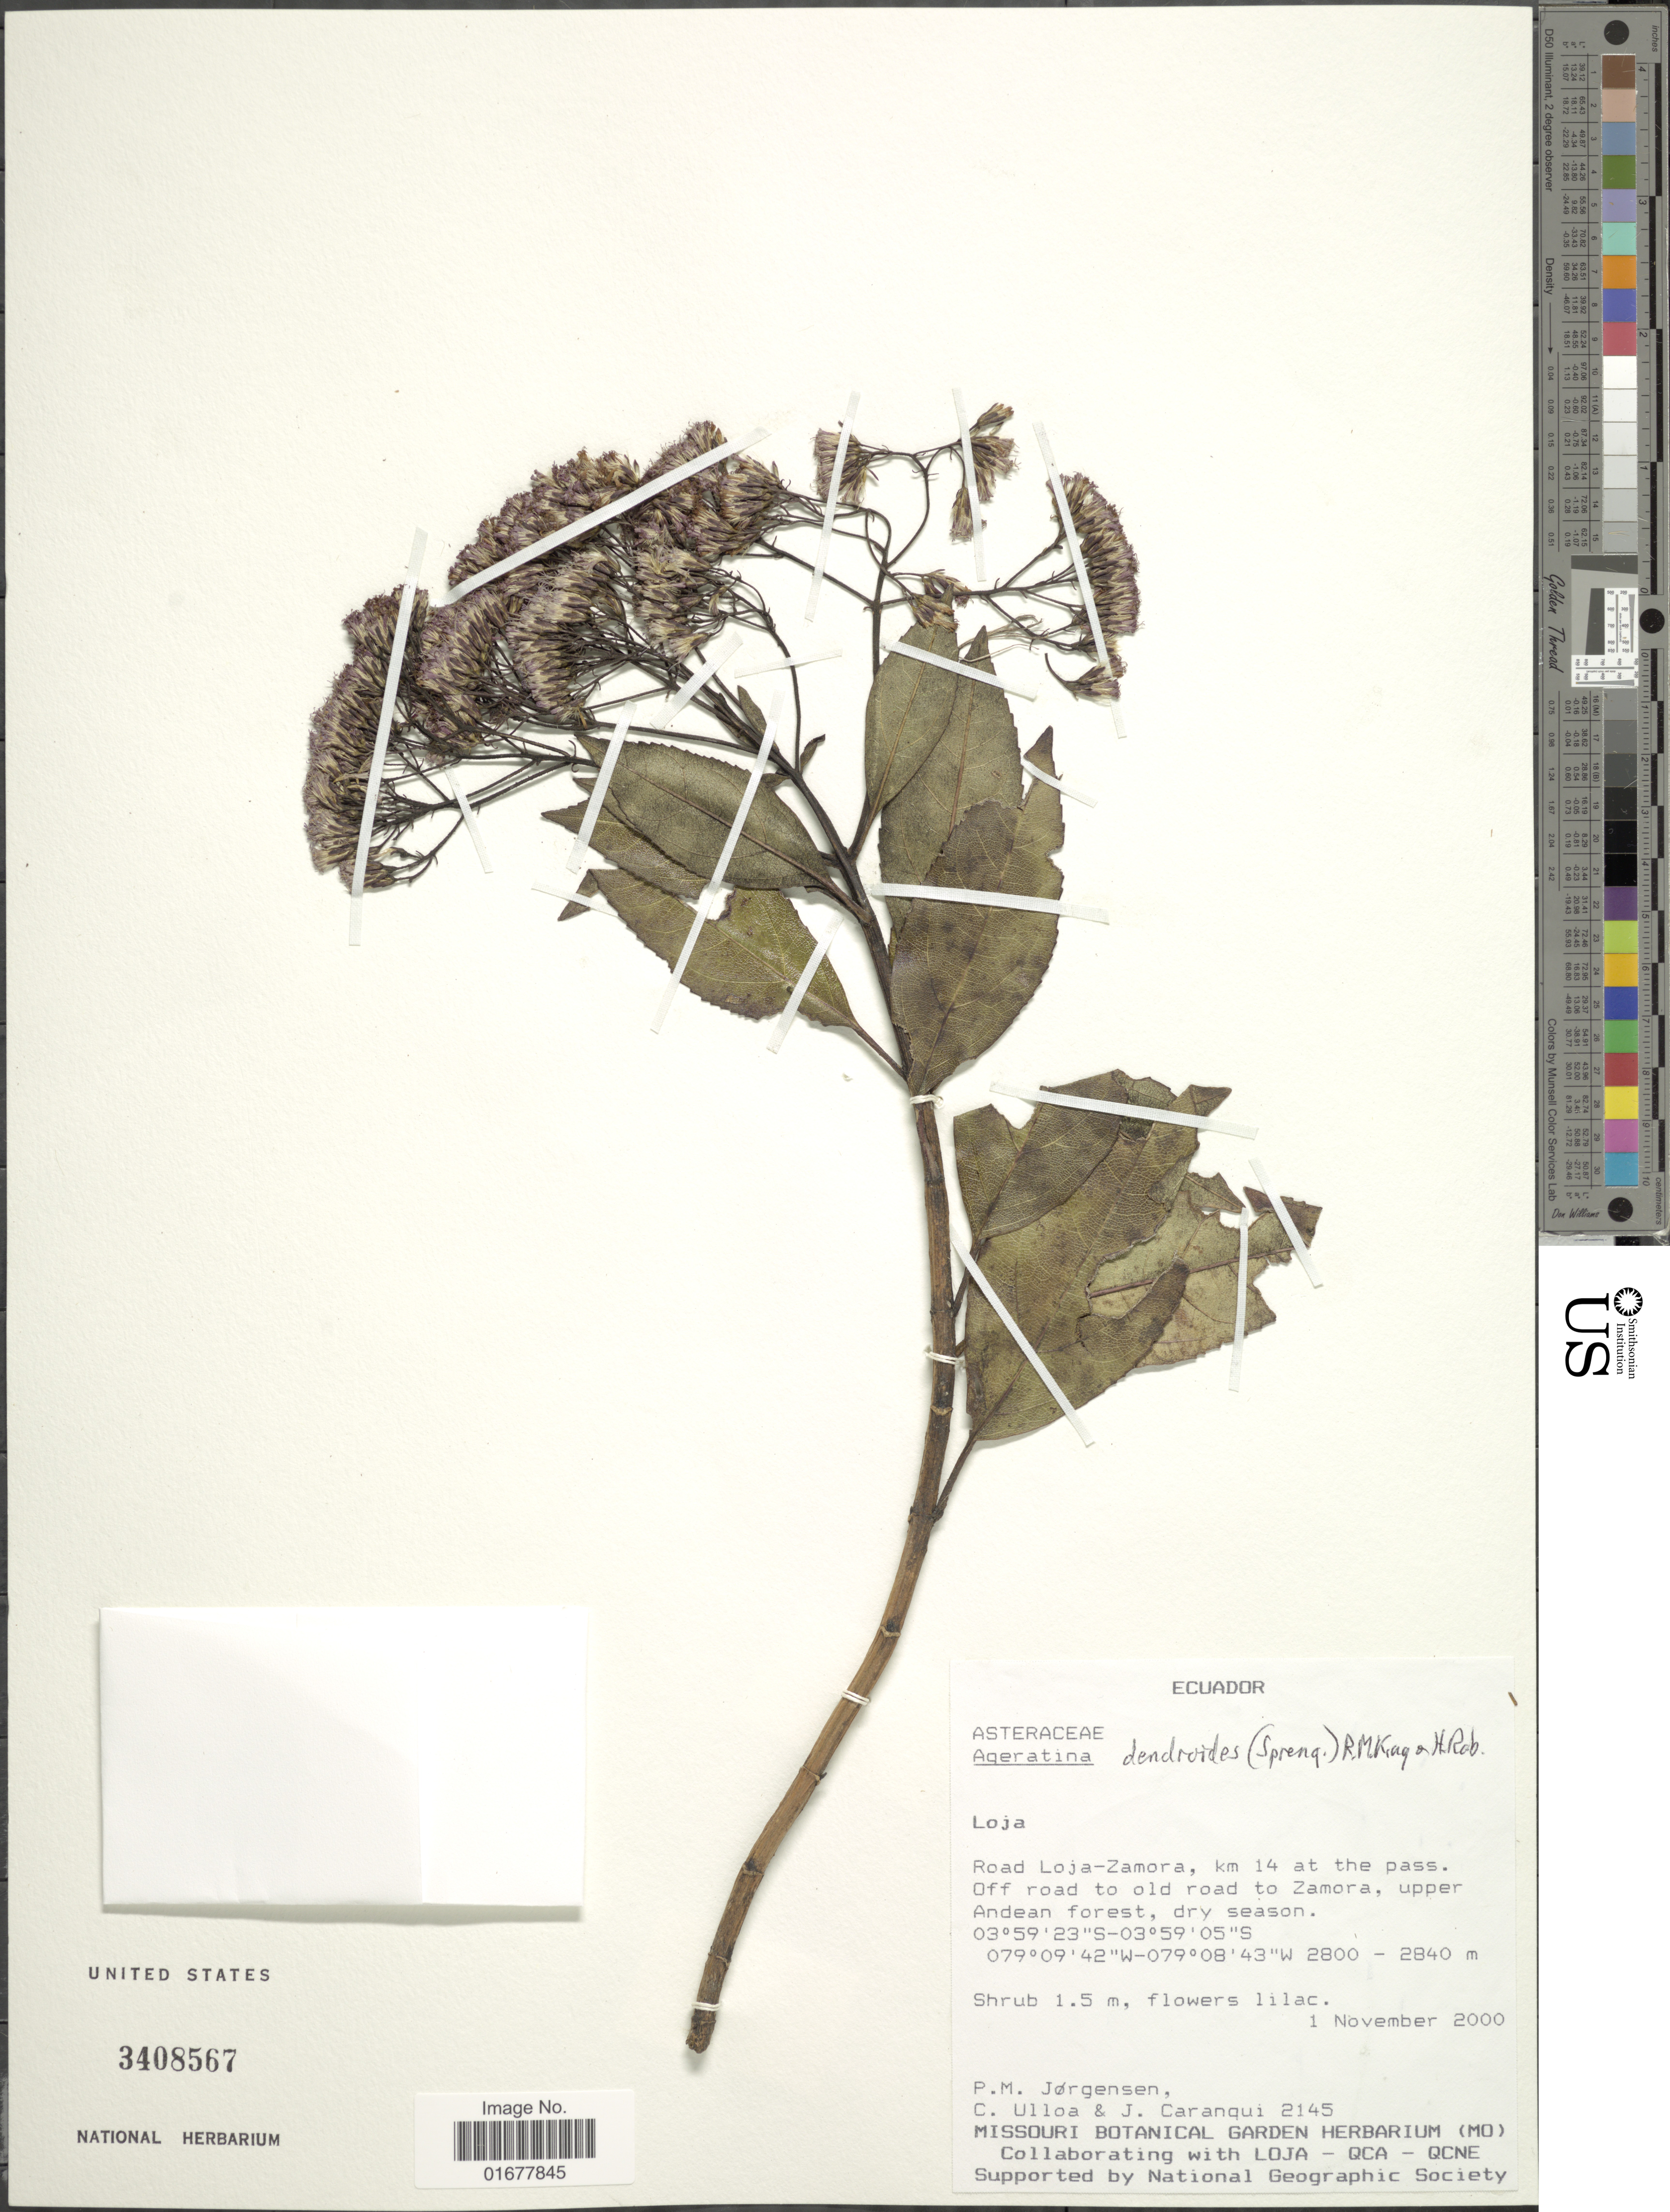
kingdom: Plantae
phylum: Tracheophyta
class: Magnoliopsida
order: Asterales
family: Asteraceae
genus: Ageratina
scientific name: Ageratina dendroides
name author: (Spreng.) R.M. King & H. Rob.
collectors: P. M. Jørgensen, C. Ulloa & J. Caranqui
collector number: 2145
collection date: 2000-11-01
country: Ecuador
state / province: Loja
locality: Loja, Road Loja - Zamora, km 14 at the pass, Off road to old road to Zamora, upper Andean forest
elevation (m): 2800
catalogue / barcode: US 3408567